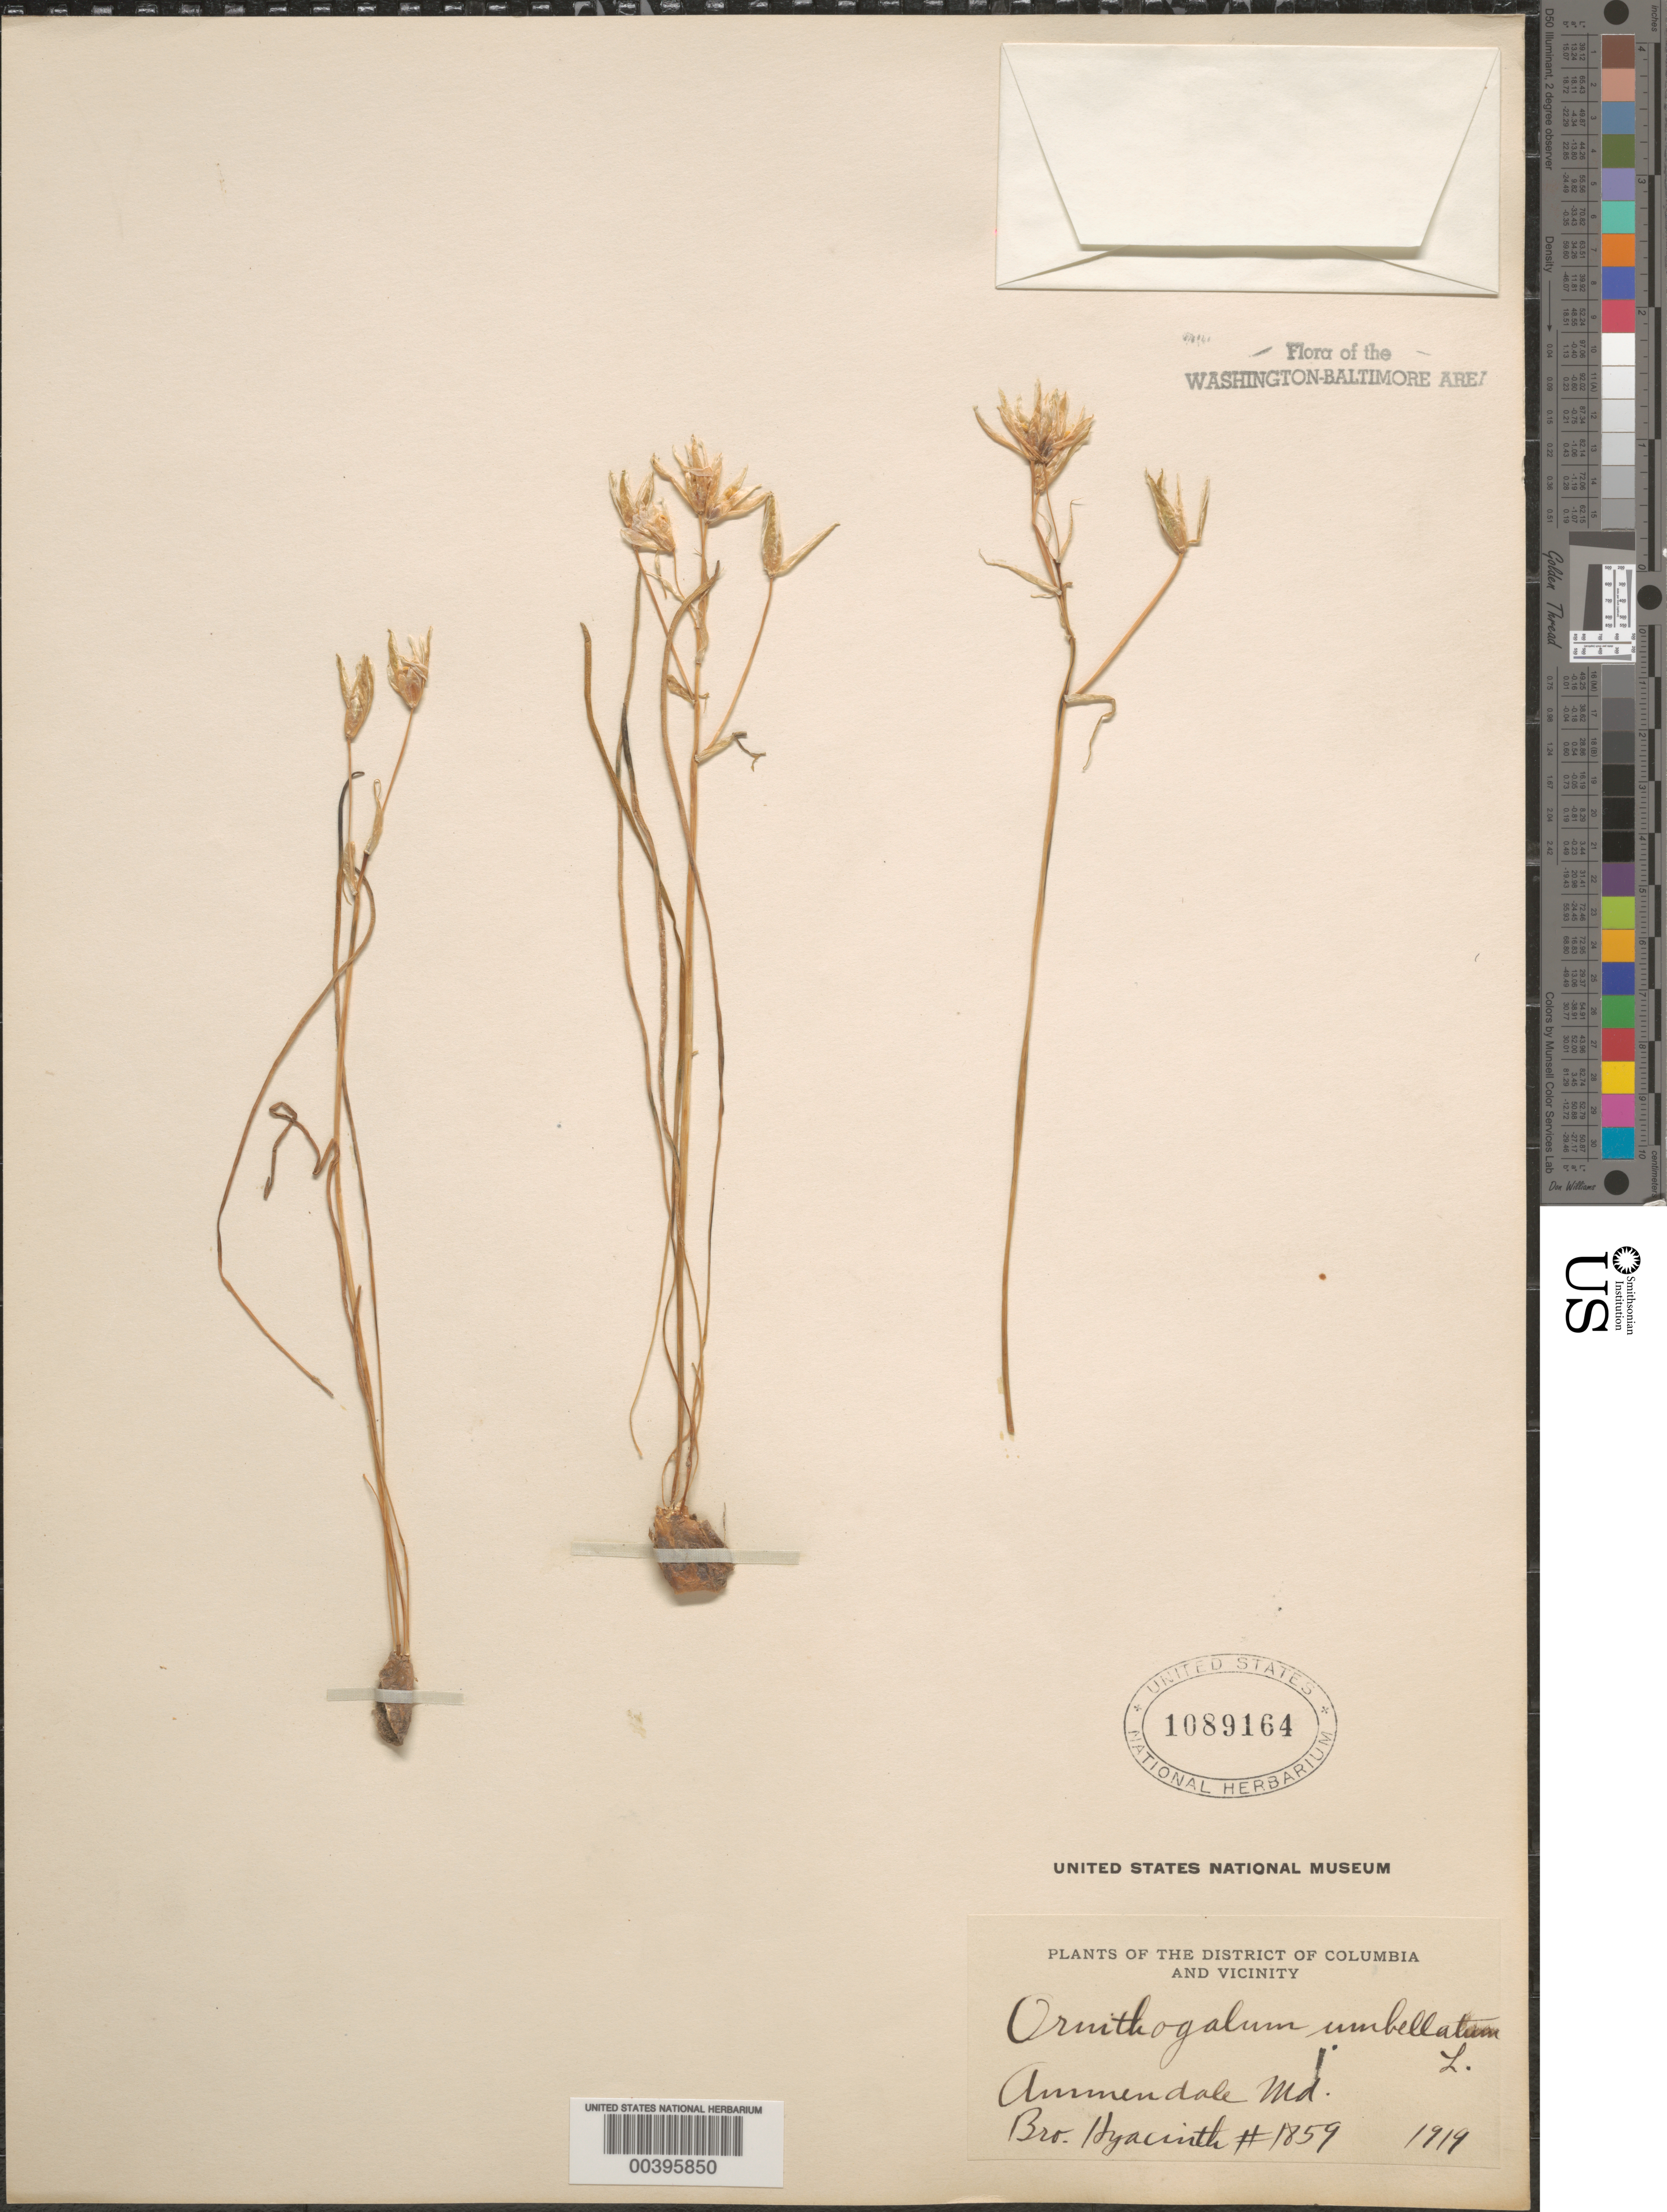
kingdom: Plantae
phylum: Tracheophyta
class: Liliopsida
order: Asparagales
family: Asparagaceae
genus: Ornithogalum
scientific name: Ornithogalum umbellatum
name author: L.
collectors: F. Hyacinth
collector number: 1859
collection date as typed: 1919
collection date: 1919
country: United States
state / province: Maryland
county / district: Prince George's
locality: Ammendale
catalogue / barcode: US 1089164